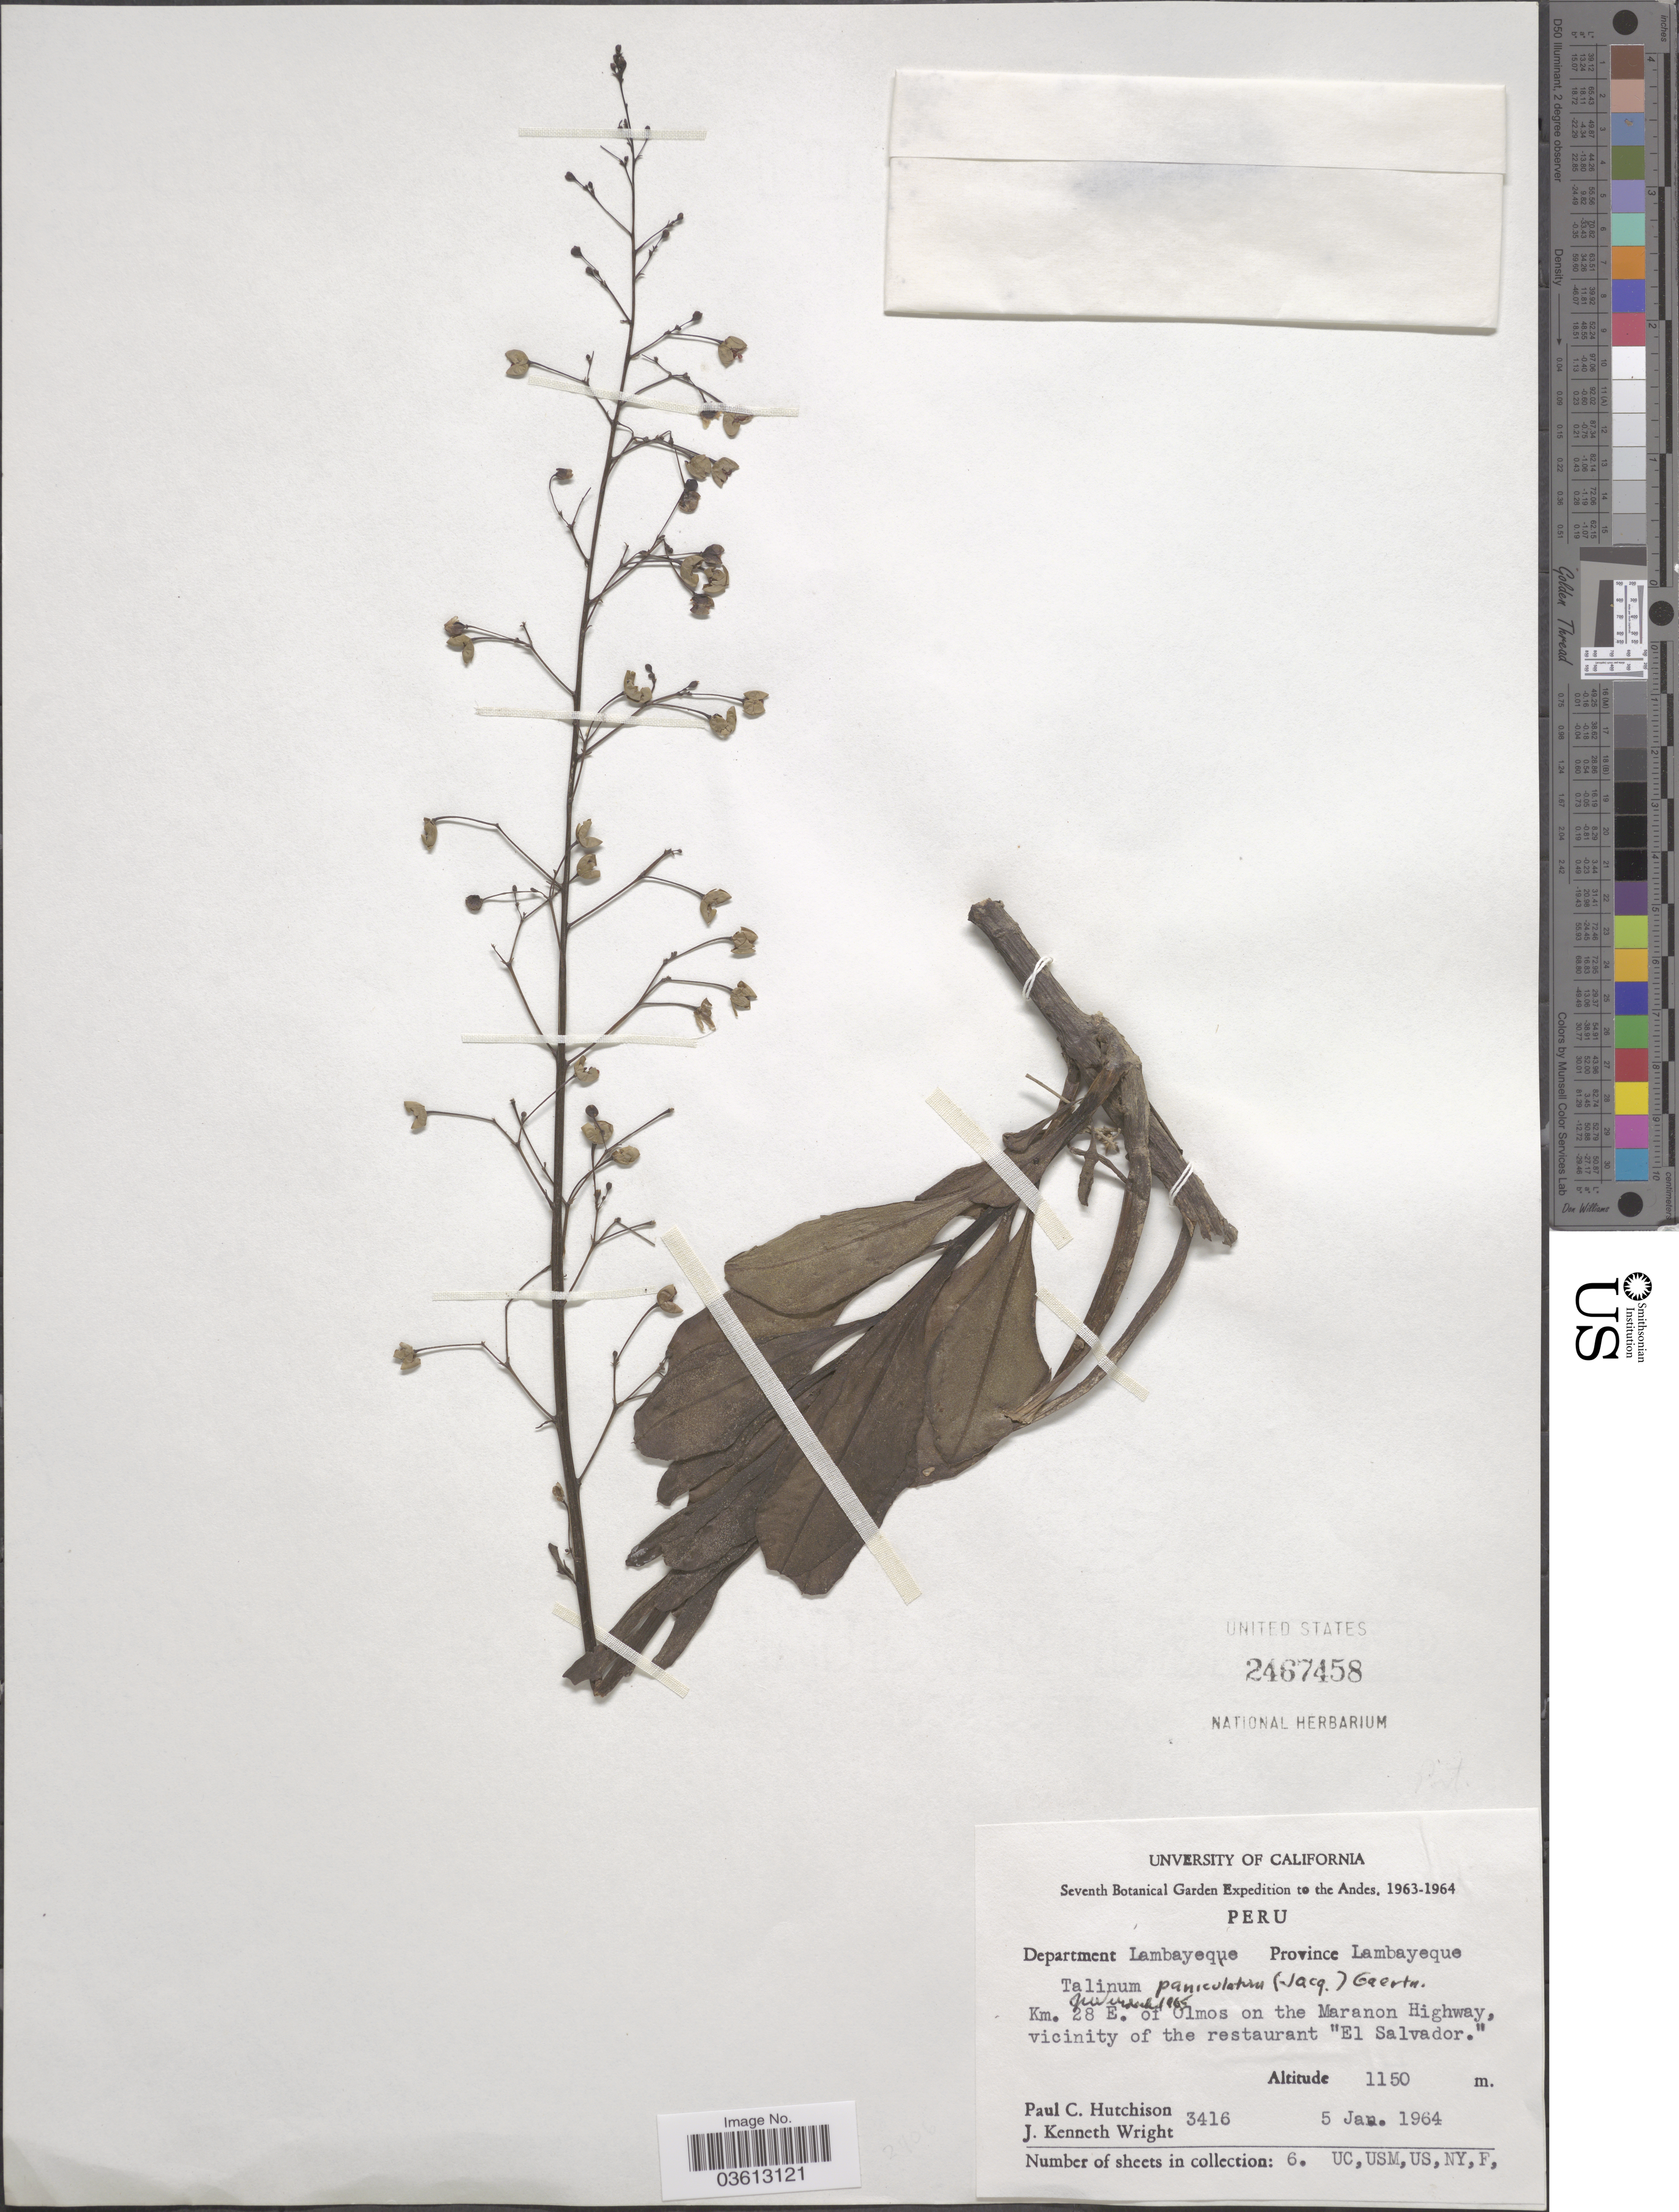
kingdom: Plantae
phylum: Tracheophyta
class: Magnoliopsida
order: Caryophyllales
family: Talinaceae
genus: Talinum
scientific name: Talinum paniculatum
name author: (Jacq.) Gaertn.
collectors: P. C. Hutchison & J. K. Wright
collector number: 3416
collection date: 1964-01-05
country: Peru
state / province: Lambayeque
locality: Andes. Department Lambayeque. Km. 28 E. of Olmos on the Maranon Highway, vicinity of the restaurant "El Salvador".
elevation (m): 1150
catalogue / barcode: US 2467458